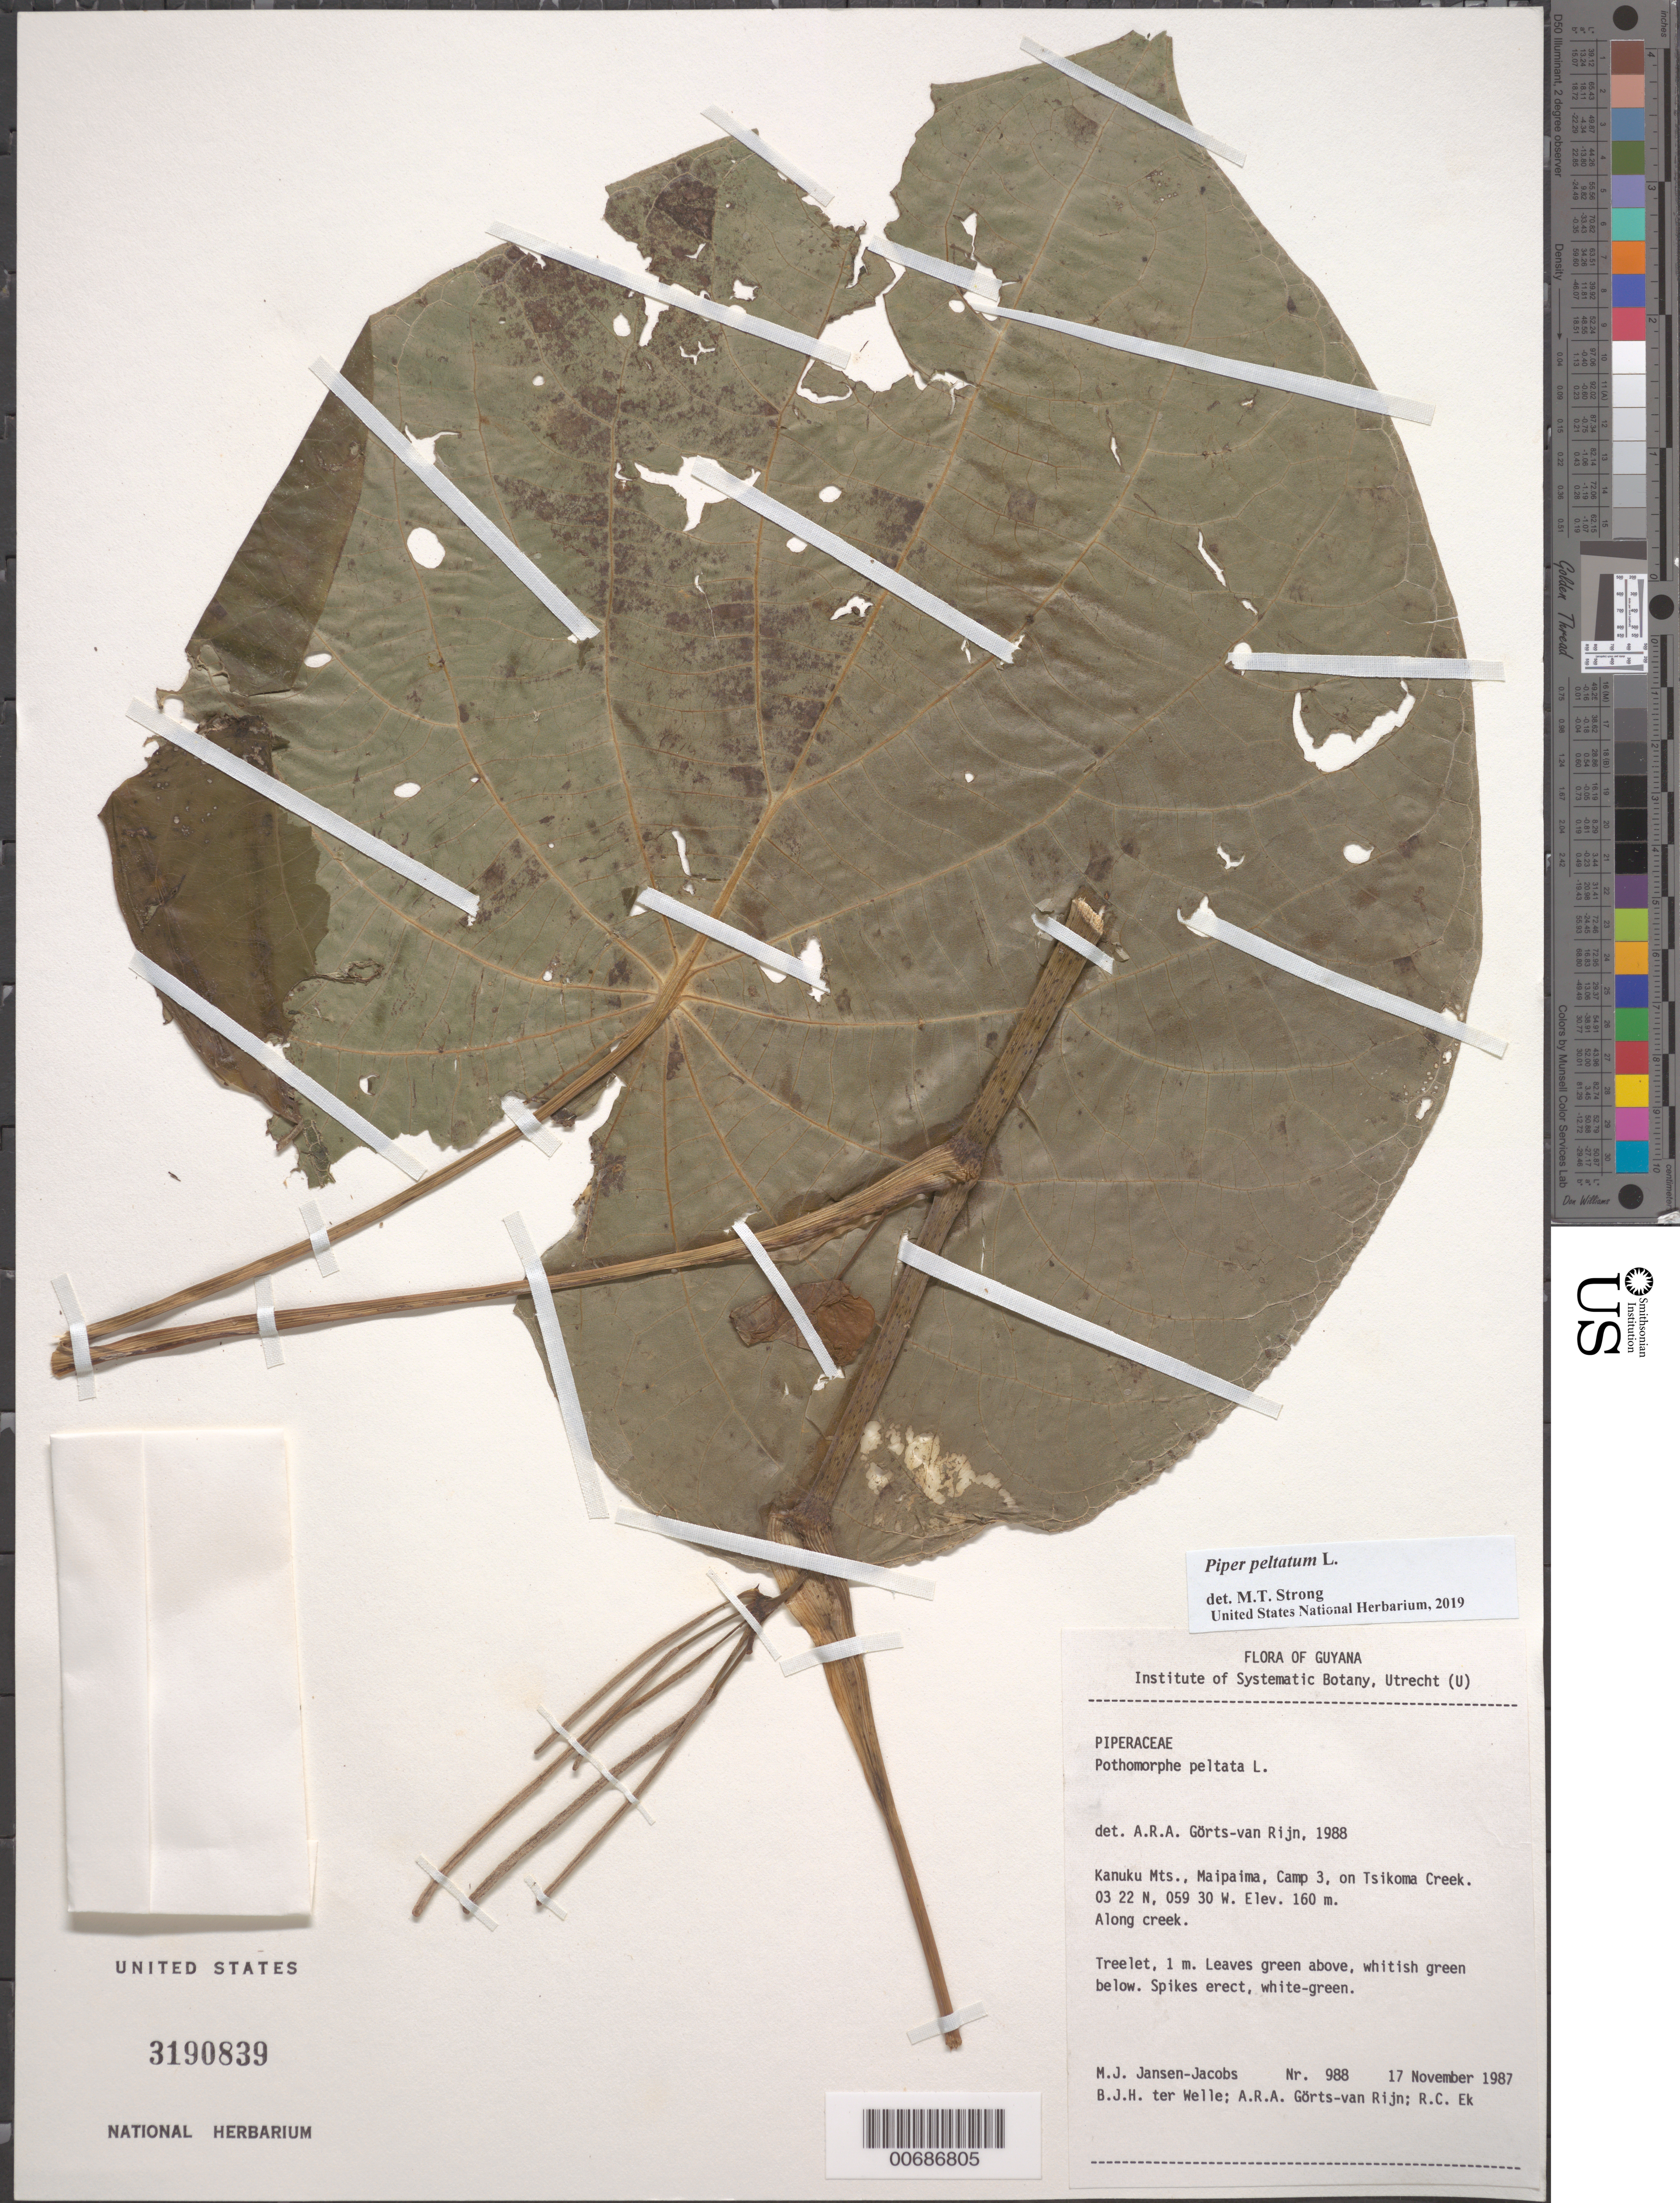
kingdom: Plantae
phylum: Tracheophyta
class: Magnoliopsida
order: Piperales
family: Piperaceae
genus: Piper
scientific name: Piper peltatum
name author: L.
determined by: Strong, M. T., (US), Smithsonian Institution - National Museum of Natural History (UNITED STATES)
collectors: M. J. Jansen-Jacobs, B. Welle, A. .R. A. Görts-van Rijn & R. C. Ek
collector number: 988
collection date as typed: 17-Nov-87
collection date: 1987-11-17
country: Guyana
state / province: U. Takutu-U. Essequibo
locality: Kanuku Mts., Maipaima, Camp 3 on Tsikoma Creek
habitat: Along creek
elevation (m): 160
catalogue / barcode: US 3190839